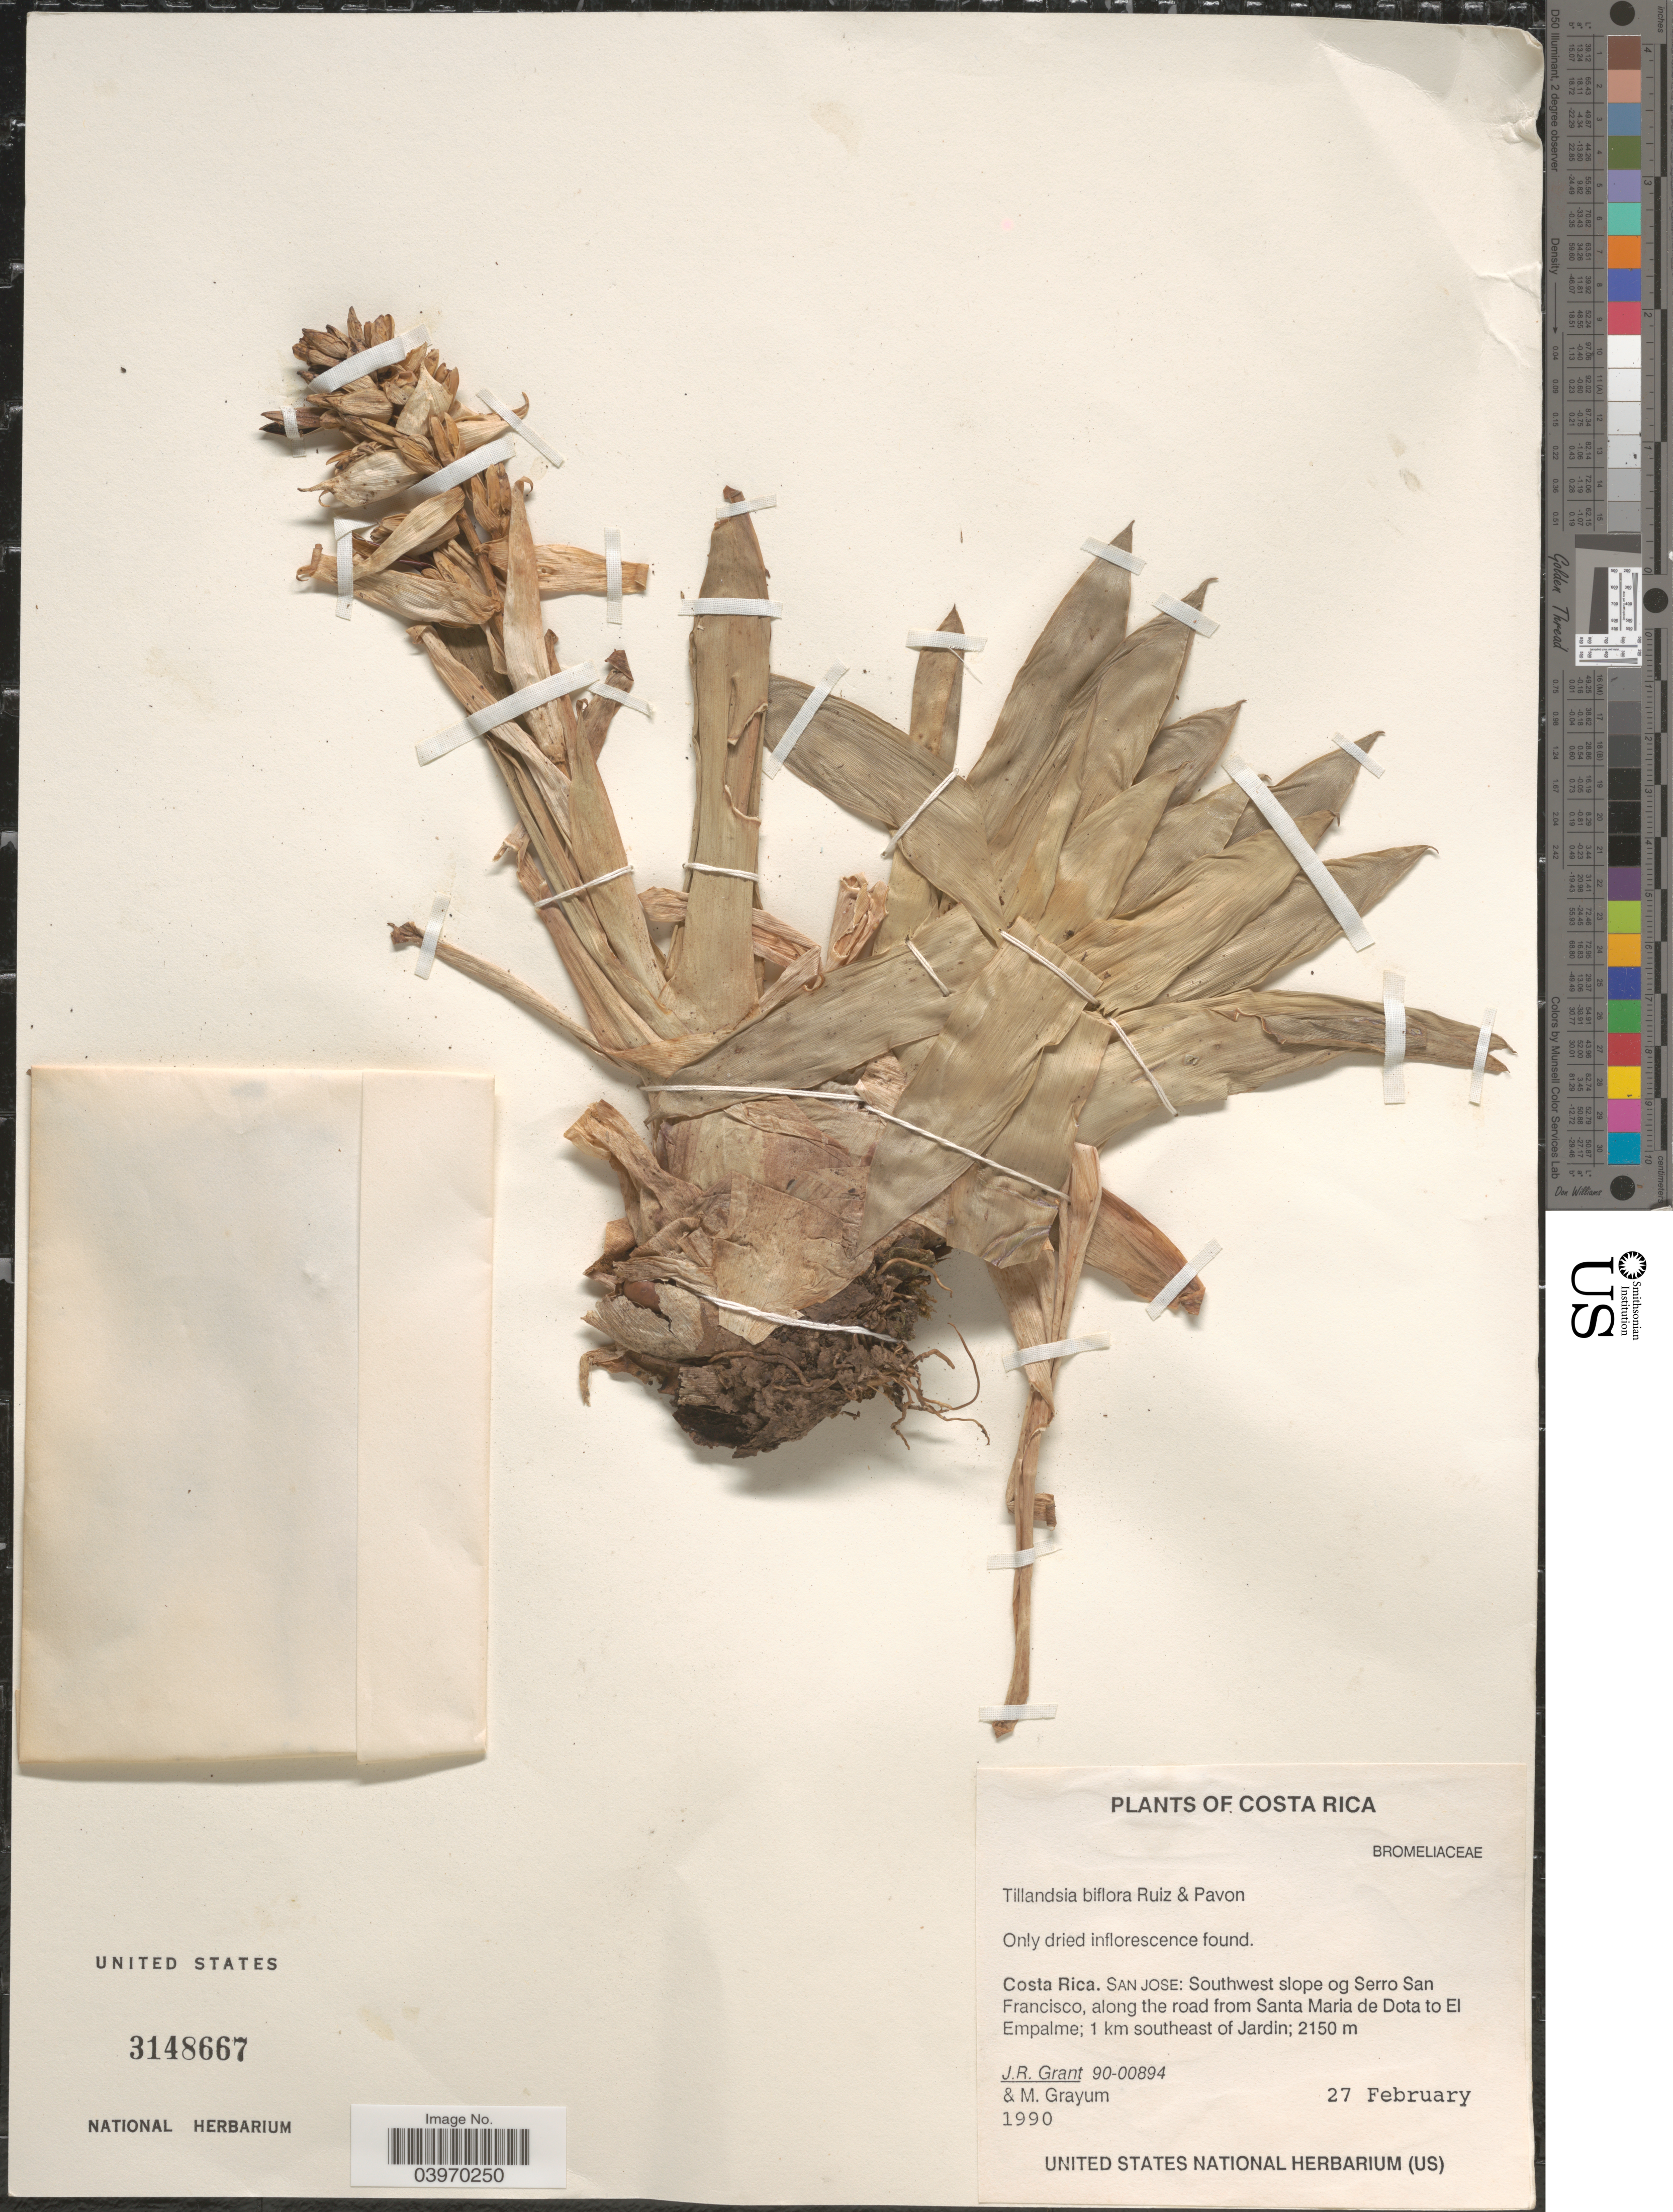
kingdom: Plantae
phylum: Tracheophyta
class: Liliopsida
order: Poales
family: Bromeliaceae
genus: Tillandsia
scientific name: Tillandsia biflora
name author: Ruiz & Pav.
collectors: J. Grant & M. H. Grayum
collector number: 90-00894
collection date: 1990-02-27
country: Costa Rica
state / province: San José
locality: Southwest slope og Serro San Francisco, along the road from Santa Maria de Dota to El Empalme; 1 km southeast of Jardin.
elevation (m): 2150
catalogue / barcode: US 3148667